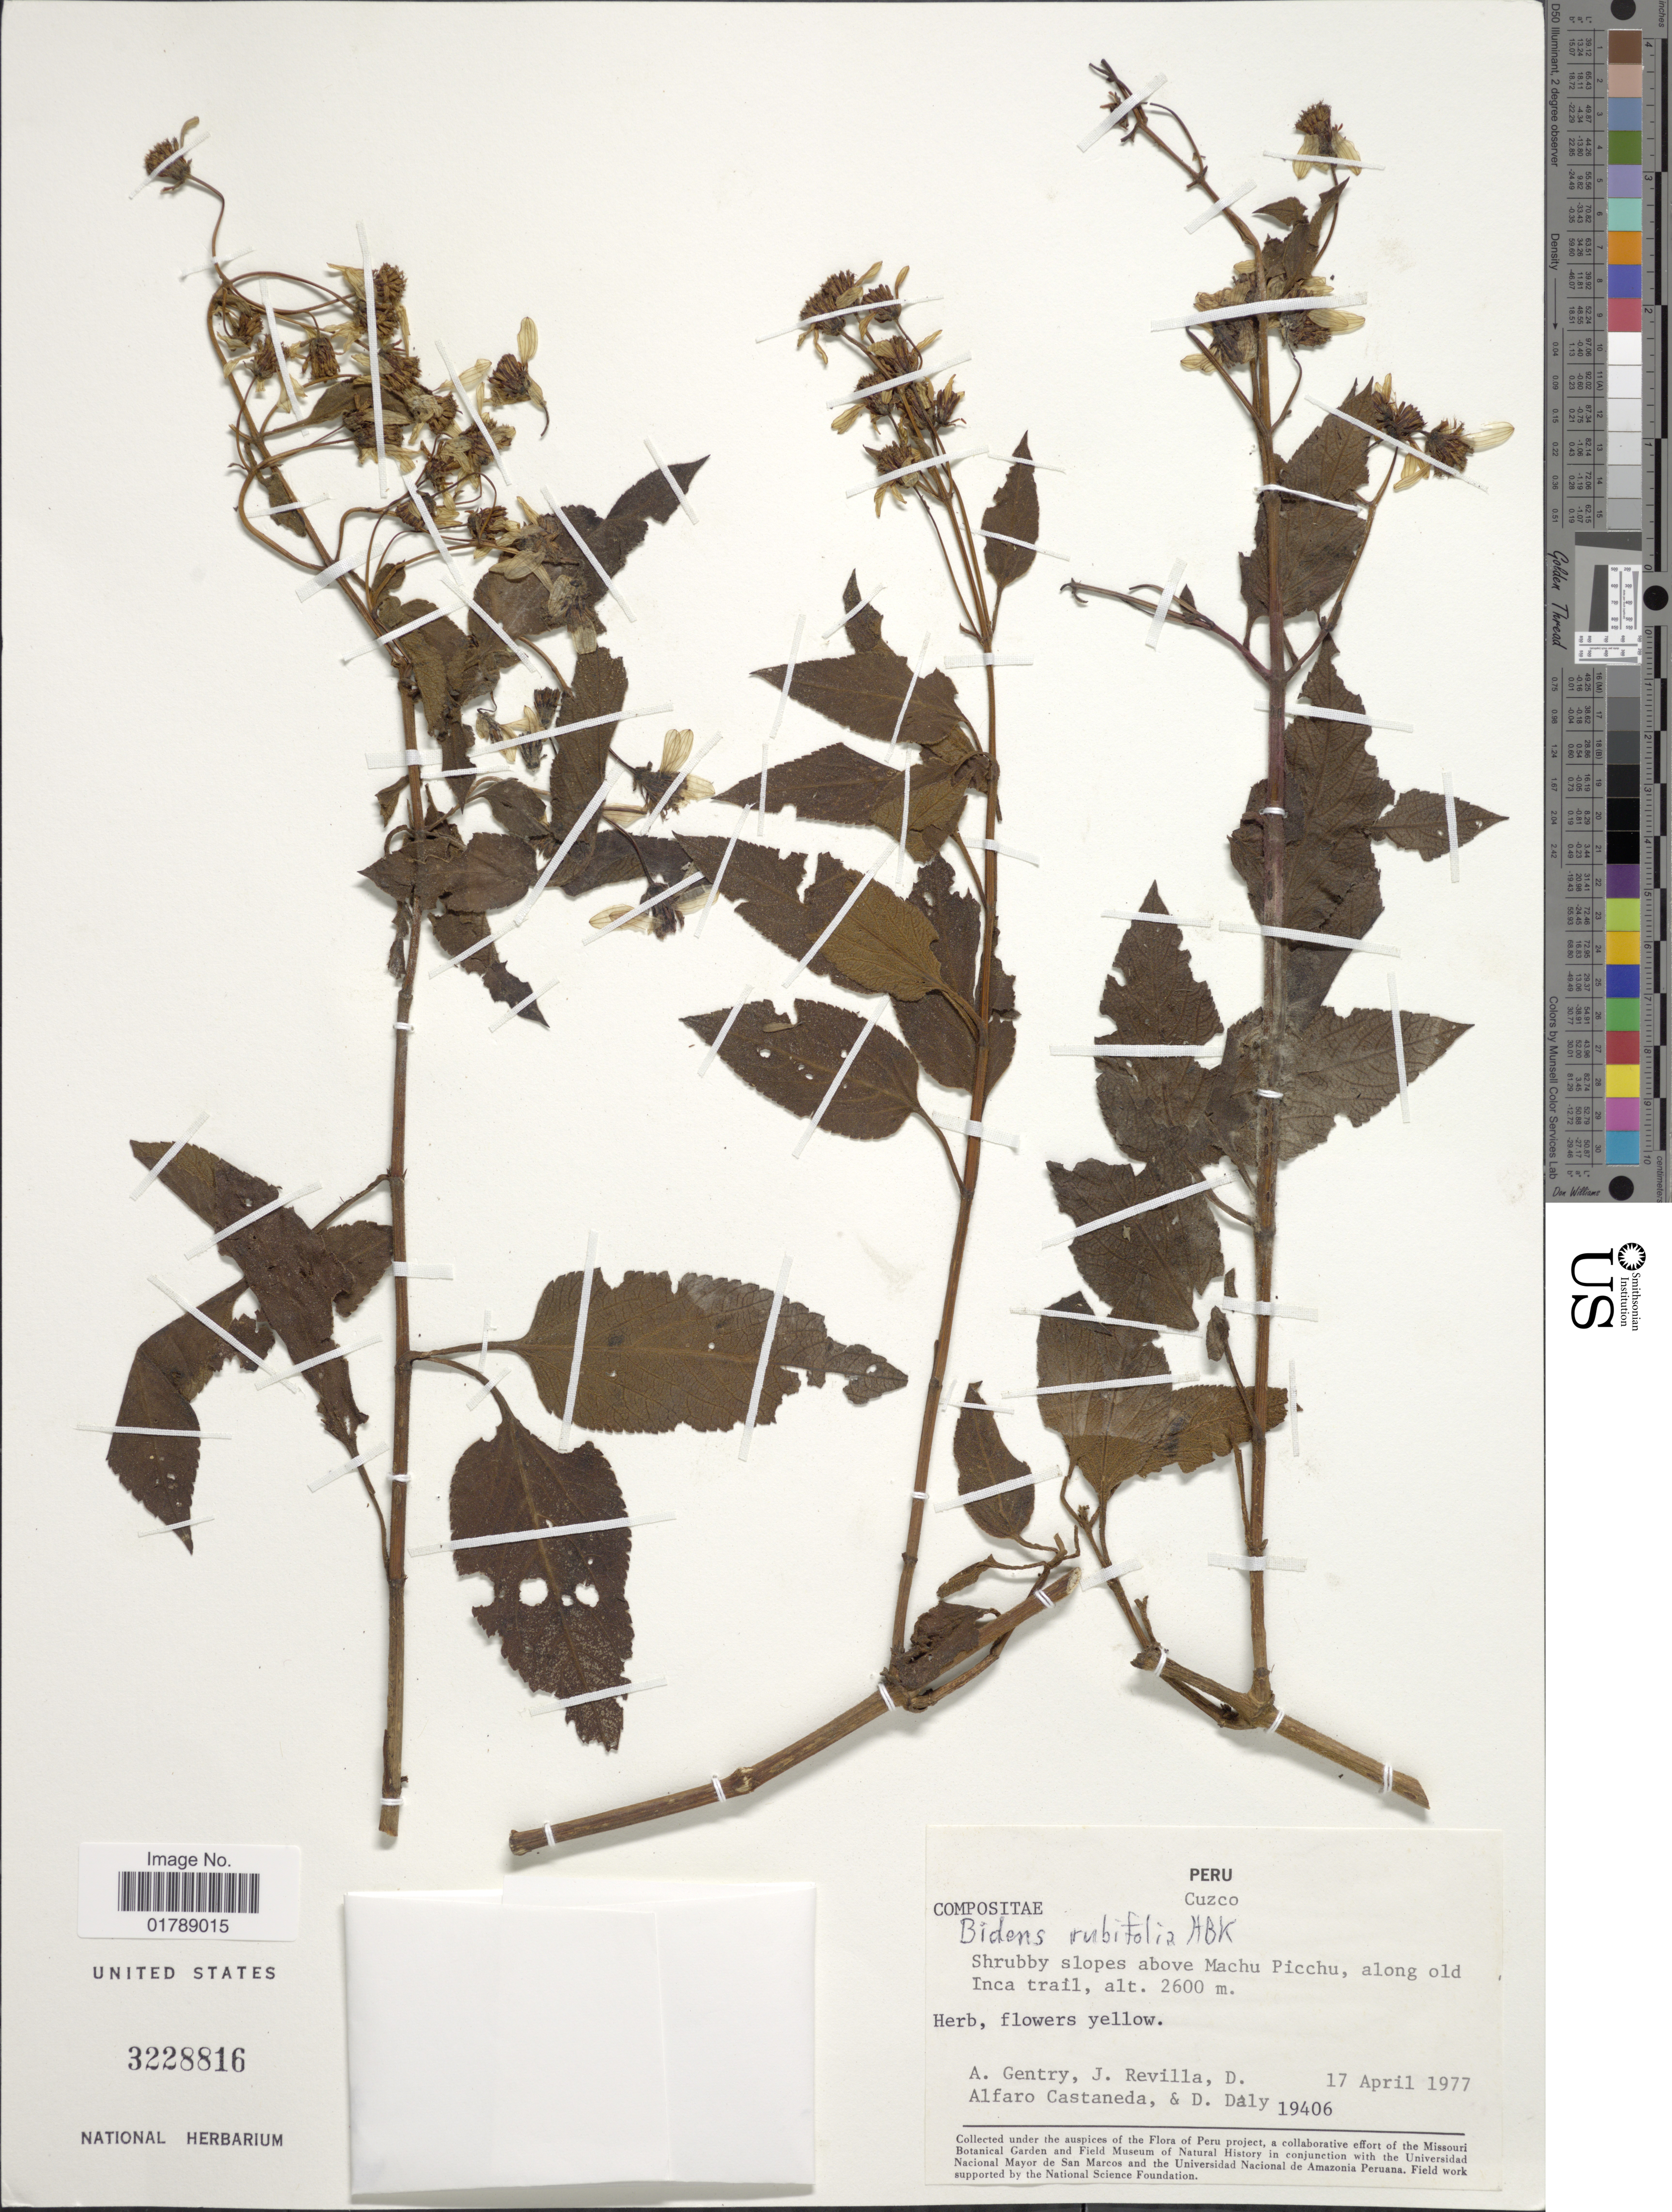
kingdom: Plantae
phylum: Tracheophyta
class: Magnoliopsida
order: Asterales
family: Asteraceae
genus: Bidens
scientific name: Bidens rubifolia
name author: Kunth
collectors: A. H. Gentry, J. Revilla, D. Alfaro Castaneda & D. C. Daly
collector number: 19406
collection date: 1977-04-17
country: Peru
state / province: Cusco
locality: Above Machu Picchu, along old Inca trail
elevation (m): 2600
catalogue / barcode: US 3228816